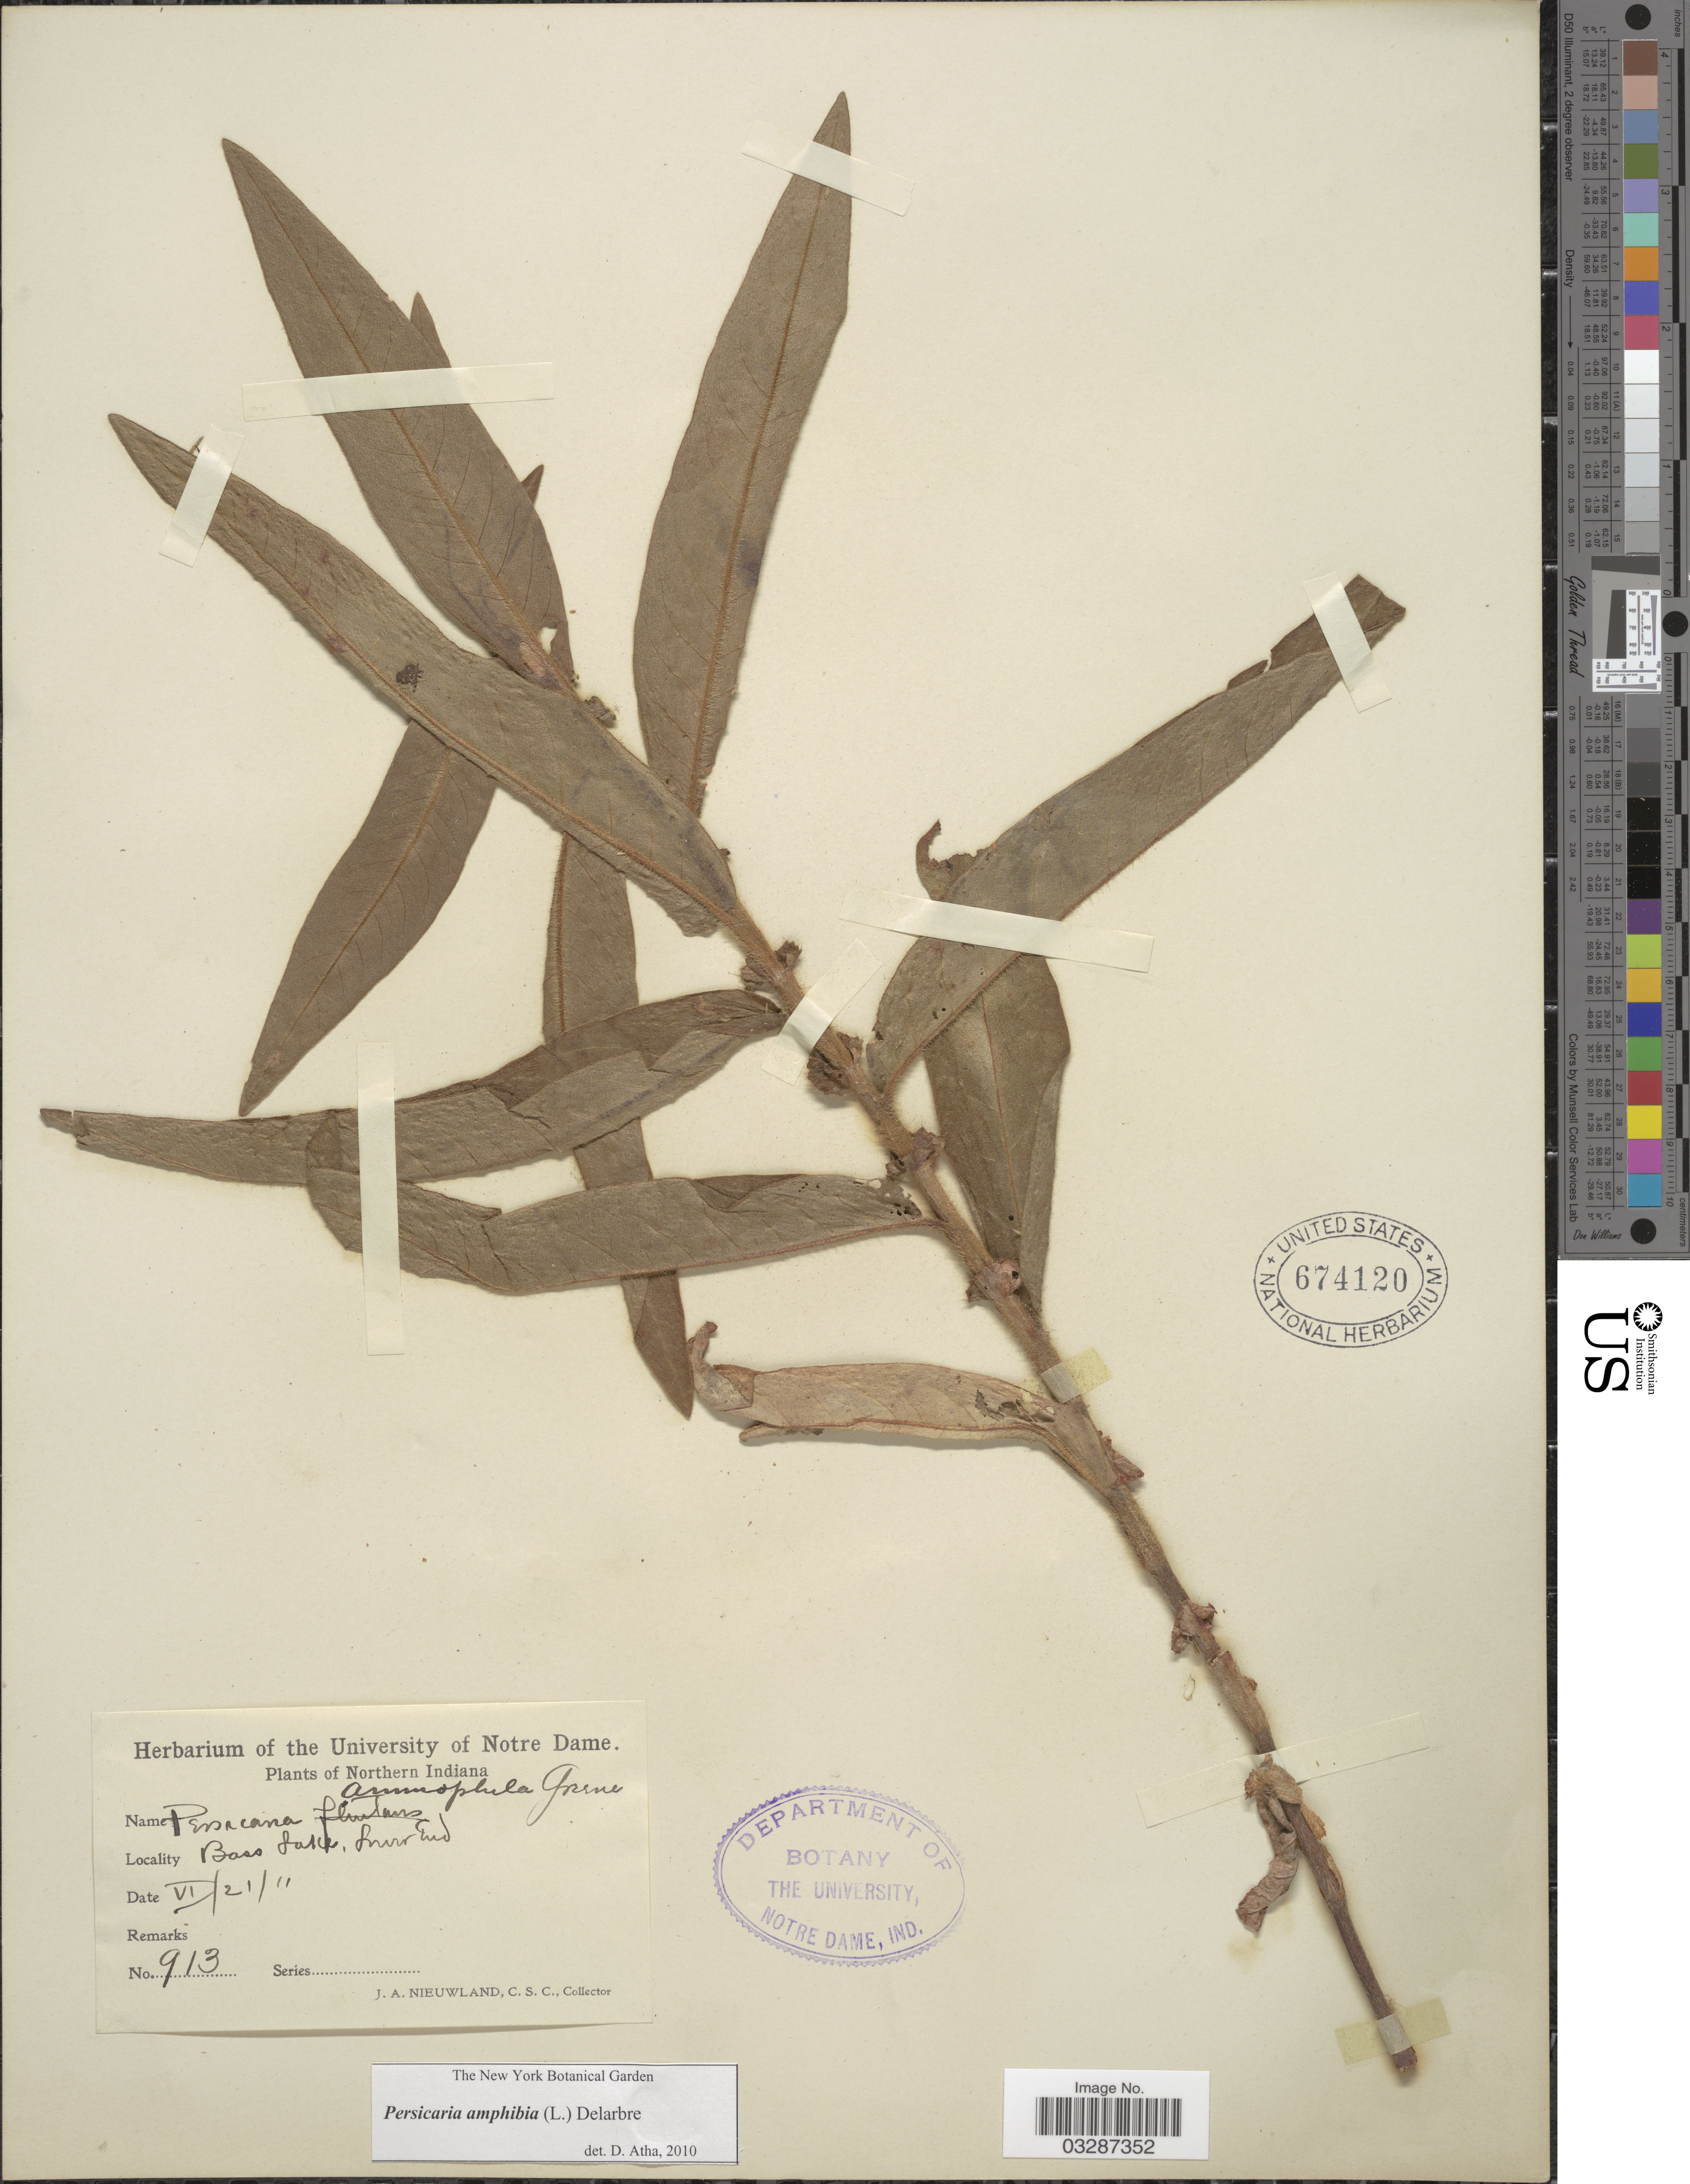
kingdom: Plantae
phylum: Tracheophyta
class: Magnoliopsida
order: Caryophyllales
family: Polygonaceae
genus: Persicaria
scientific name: Persicaria amphibia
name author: (L.) Delarbre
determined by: Atha, D. E.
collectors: J. A. Nieuwland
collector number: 913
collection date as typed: Transcribed d/m/y: 21/6/11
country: United States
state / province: Indiana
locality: Northern Indiana. Bass Lake, Lower End.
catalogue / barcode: US 674120